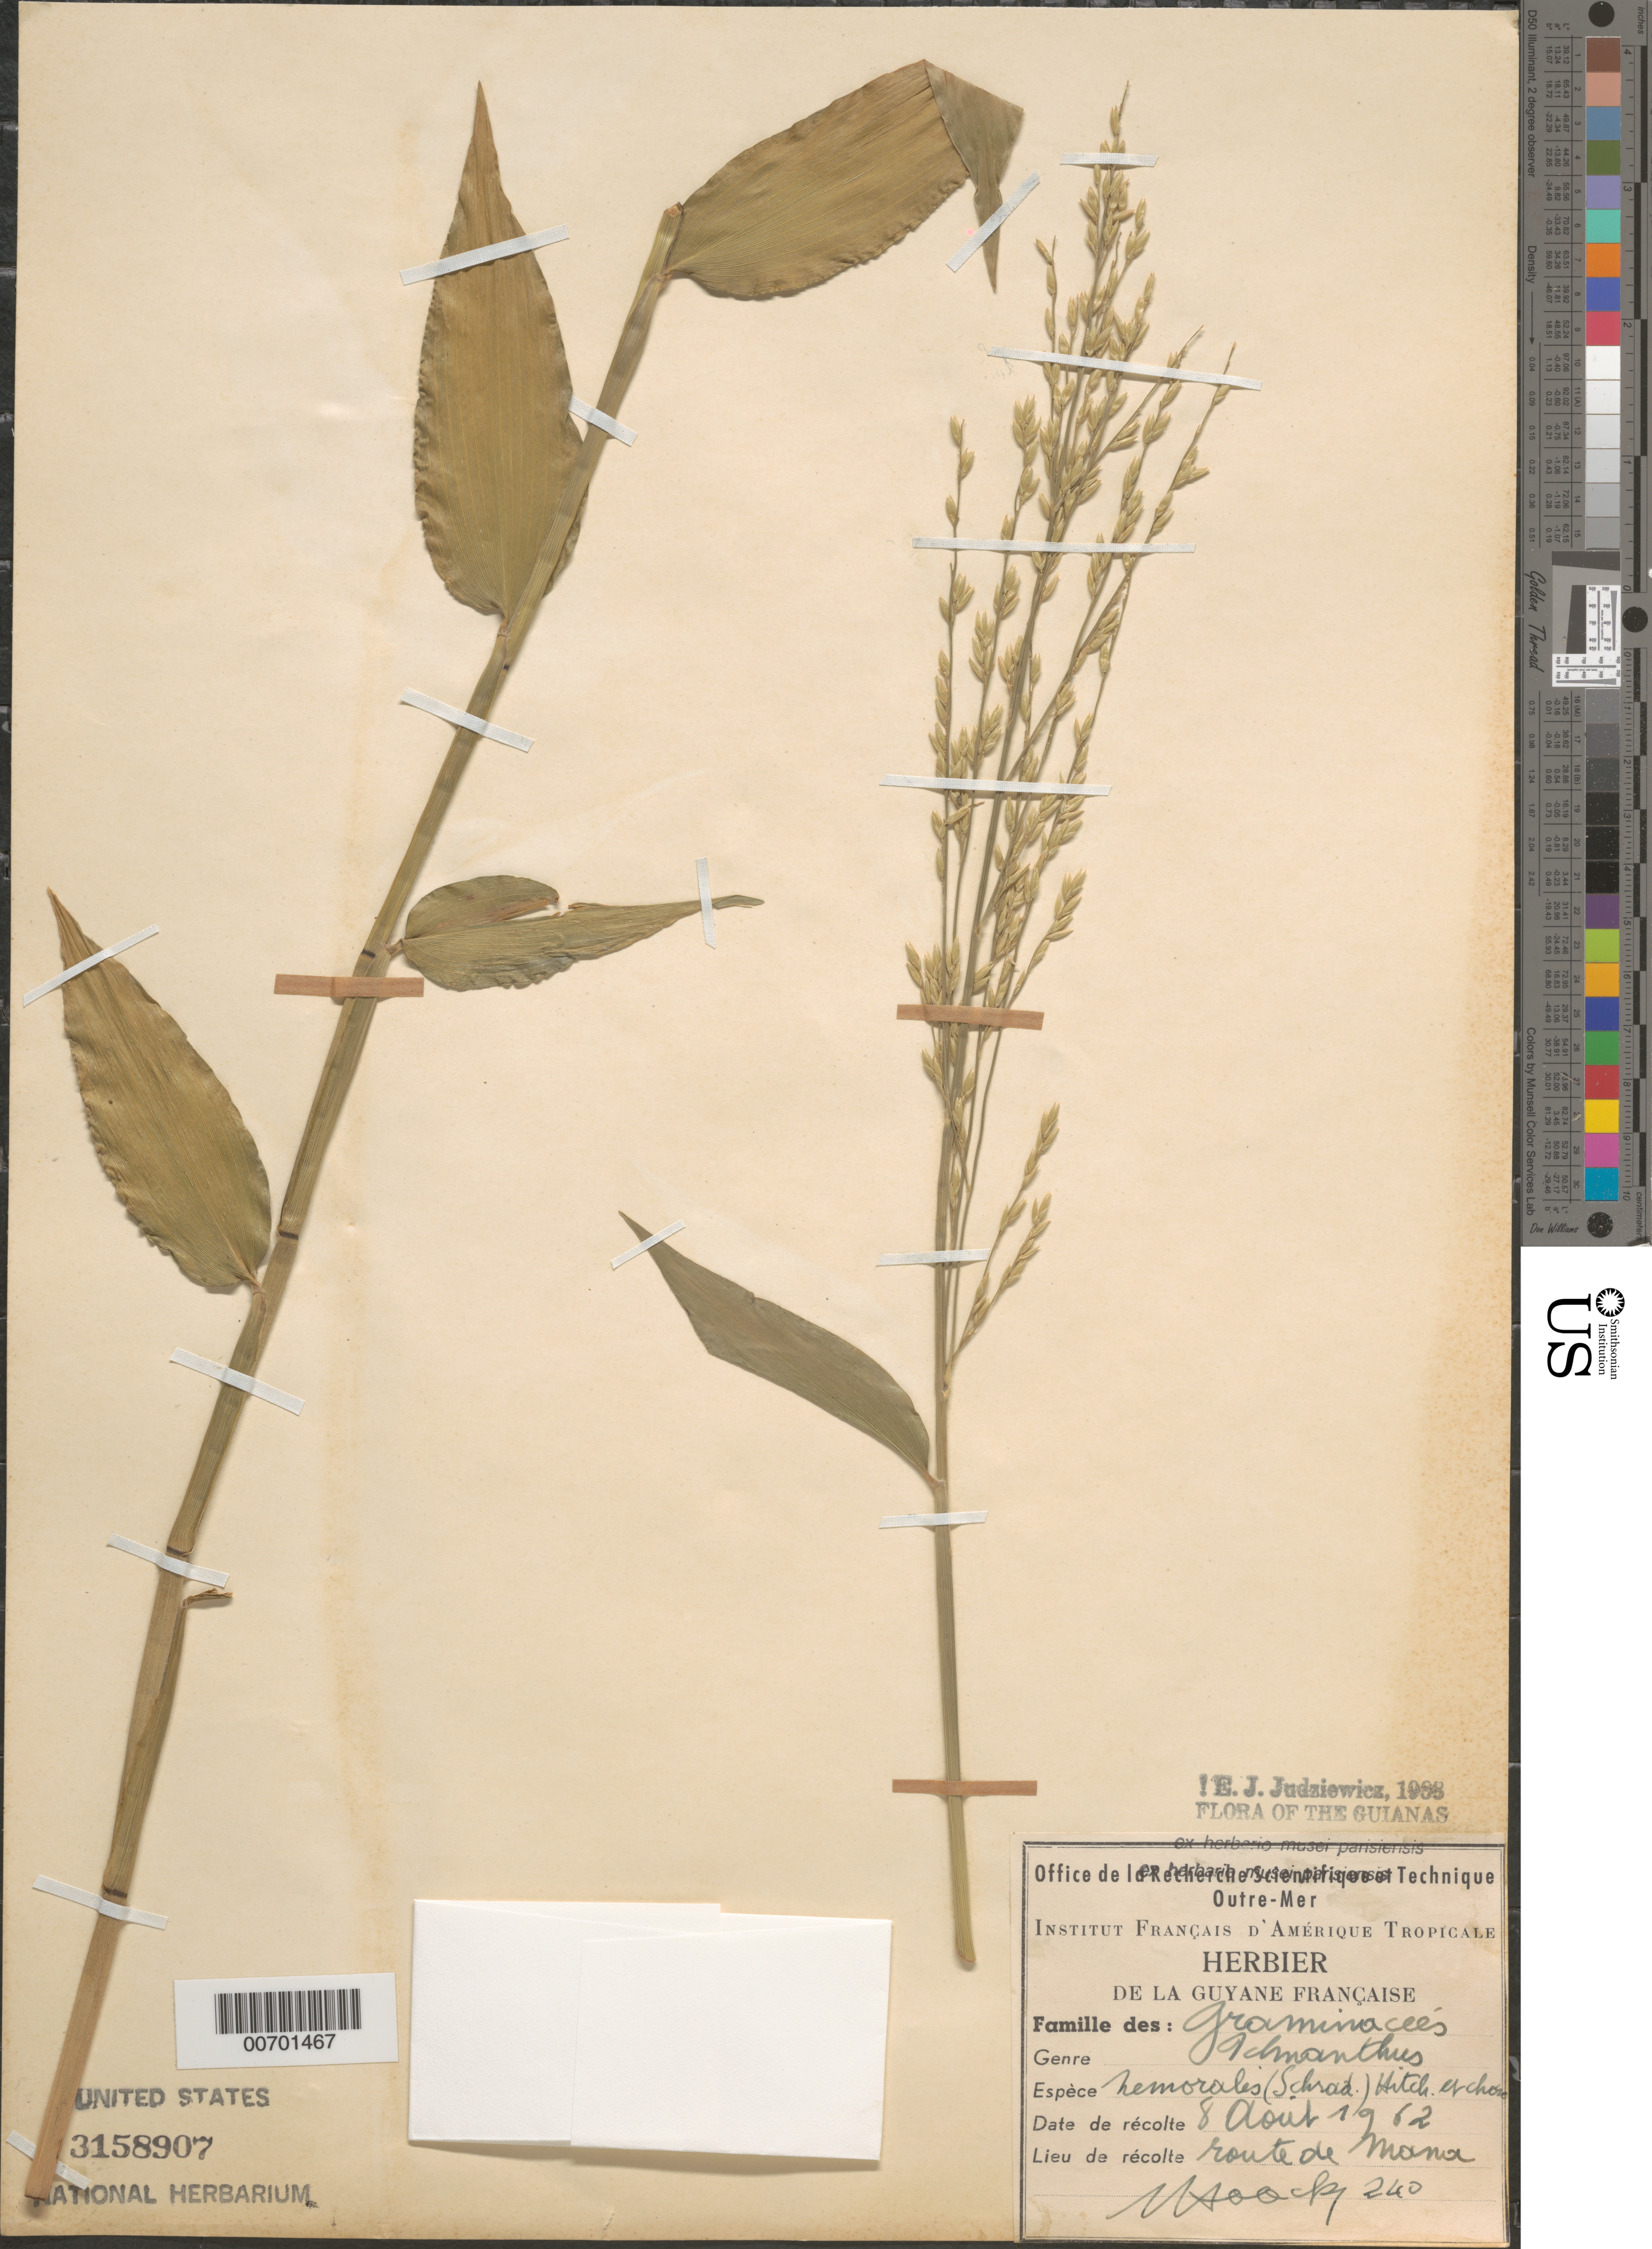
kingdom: Plantae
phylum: Tracheophyta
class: Liliopsida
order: Poales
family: Poaceae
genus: Ichnanthus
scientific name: Ichnanthus nemoralis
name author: (Schrad.) Hitchc. & Chase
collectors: J. Hoock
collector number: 240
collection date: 1962-08-08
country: French Guiana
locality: The Guianas. Route de Mana.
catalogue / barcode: US 3158907